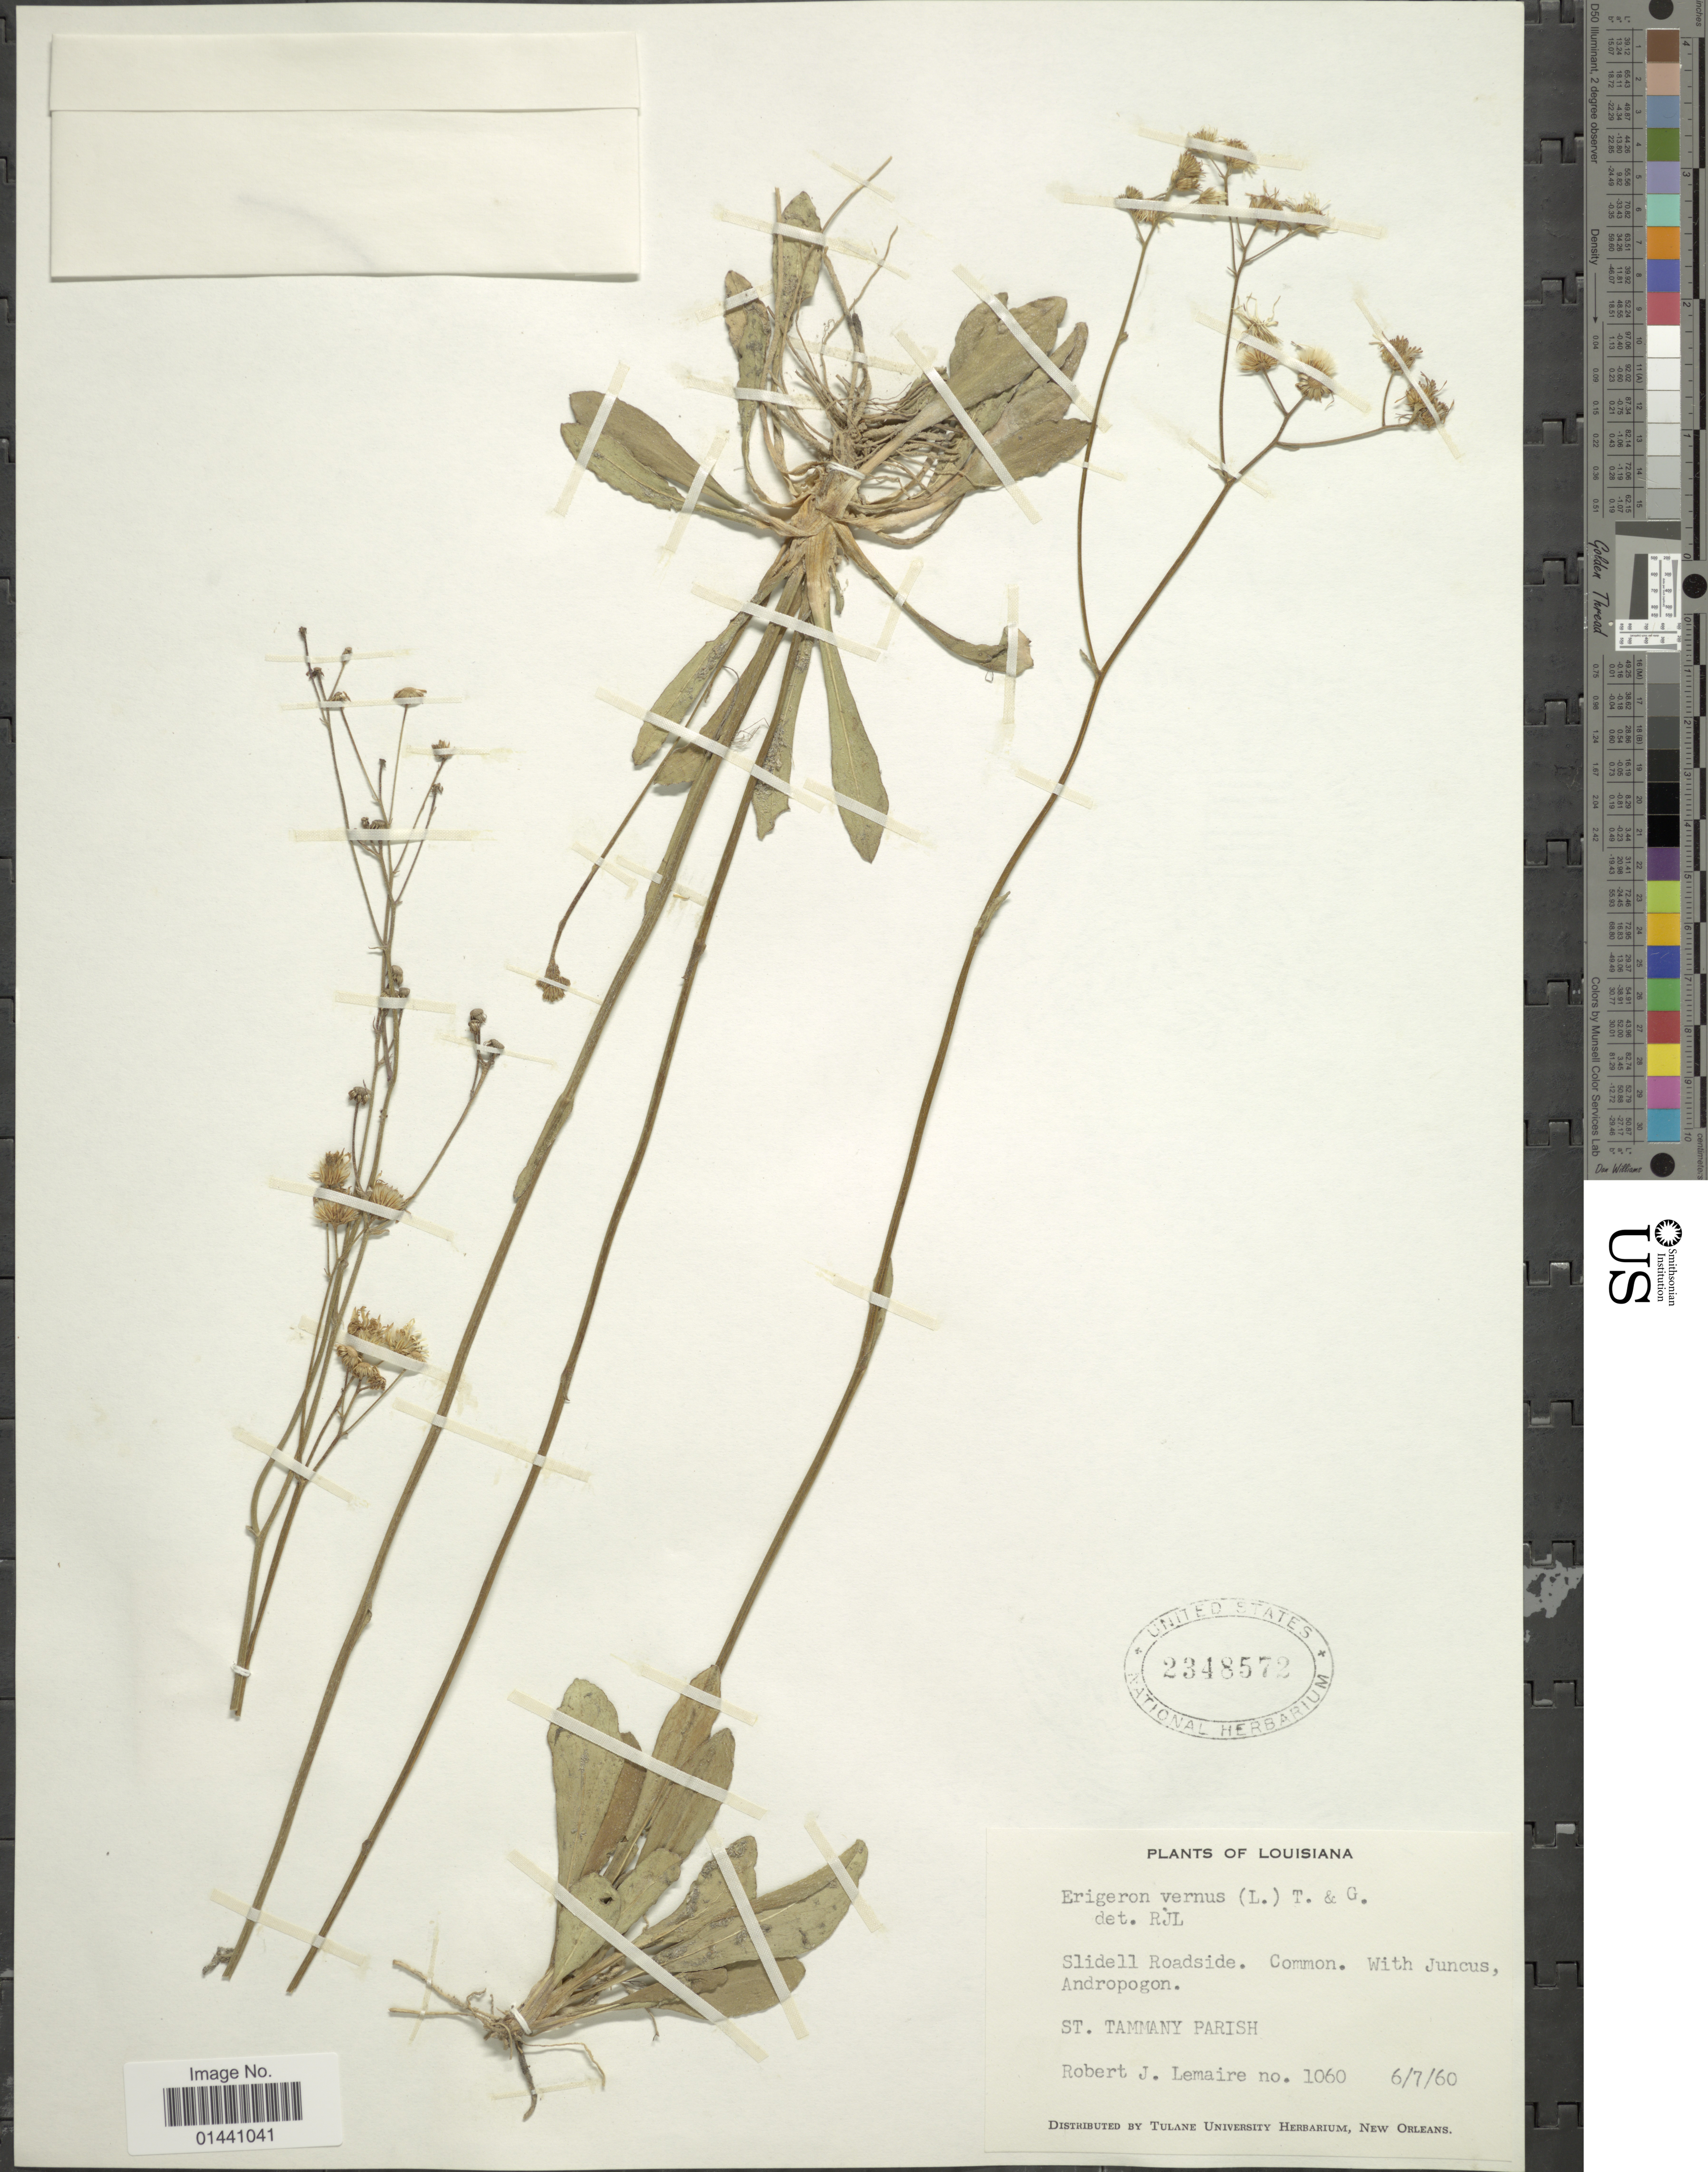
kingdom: Plantae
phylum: Tracheophyta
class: Magnoliopsida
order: Asterales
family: Asteraceae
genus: Erigeron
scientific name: Erigeron vernus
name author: (L.) Torr. & A. Gray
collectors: R. J. Lemaire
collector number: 1060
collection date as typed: Transcribed d/m/y: 7/6/60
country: United States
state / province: Louisiana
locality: Slidell Roadside, St. Tammany Parish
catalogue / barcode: US 2348572